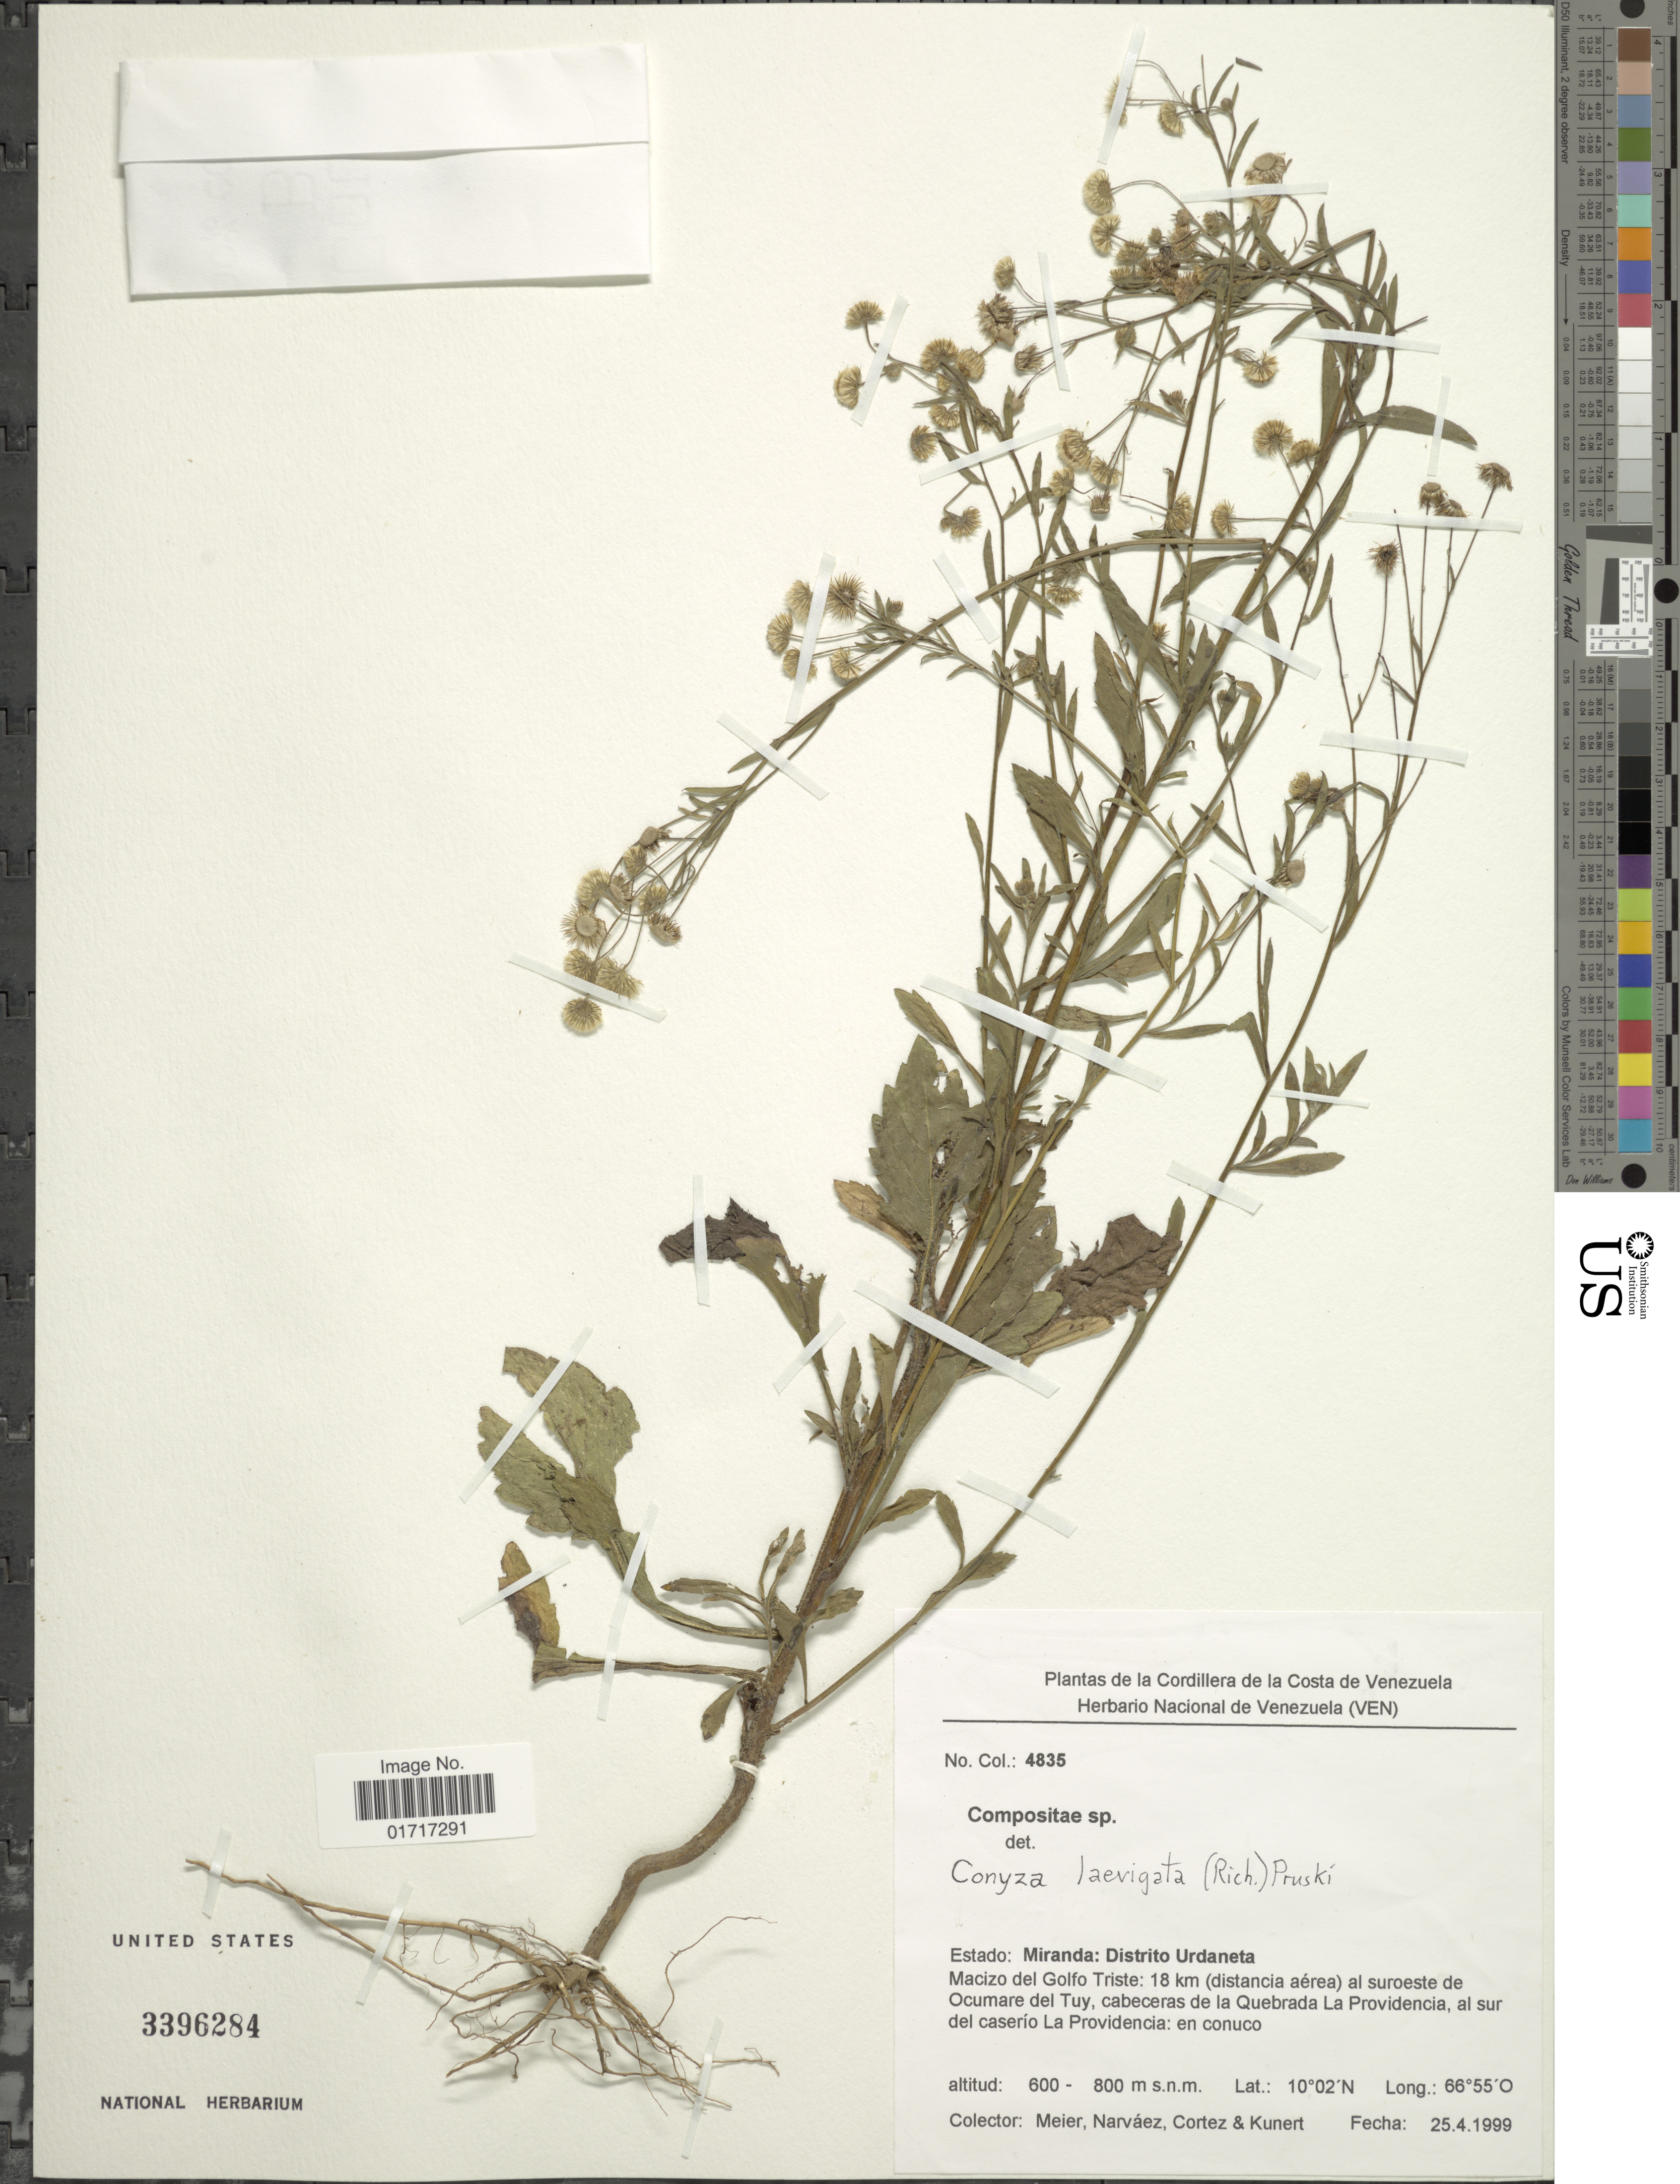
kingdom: Plantae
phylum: Tracheophyta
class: Magnoliopsida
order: Asterales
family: Asteraceae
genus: Conyza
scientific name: Conyza laevigata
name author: (Rich.) Pruski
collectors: Meier, Narvaez, -. Cortez & Kunert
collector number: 4835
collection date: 1999-04-25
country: Venezuela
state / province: Miranda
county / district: Urdaneta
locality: Macizo del Golfo Triste: 18 km (distancia aerea) al suroeste de Ocumare del Tuy, cabeceras de la Quebrada La Provindencia, al sur del caserio La Providencia: en conuco.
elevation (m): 600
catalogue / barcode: US 3396284